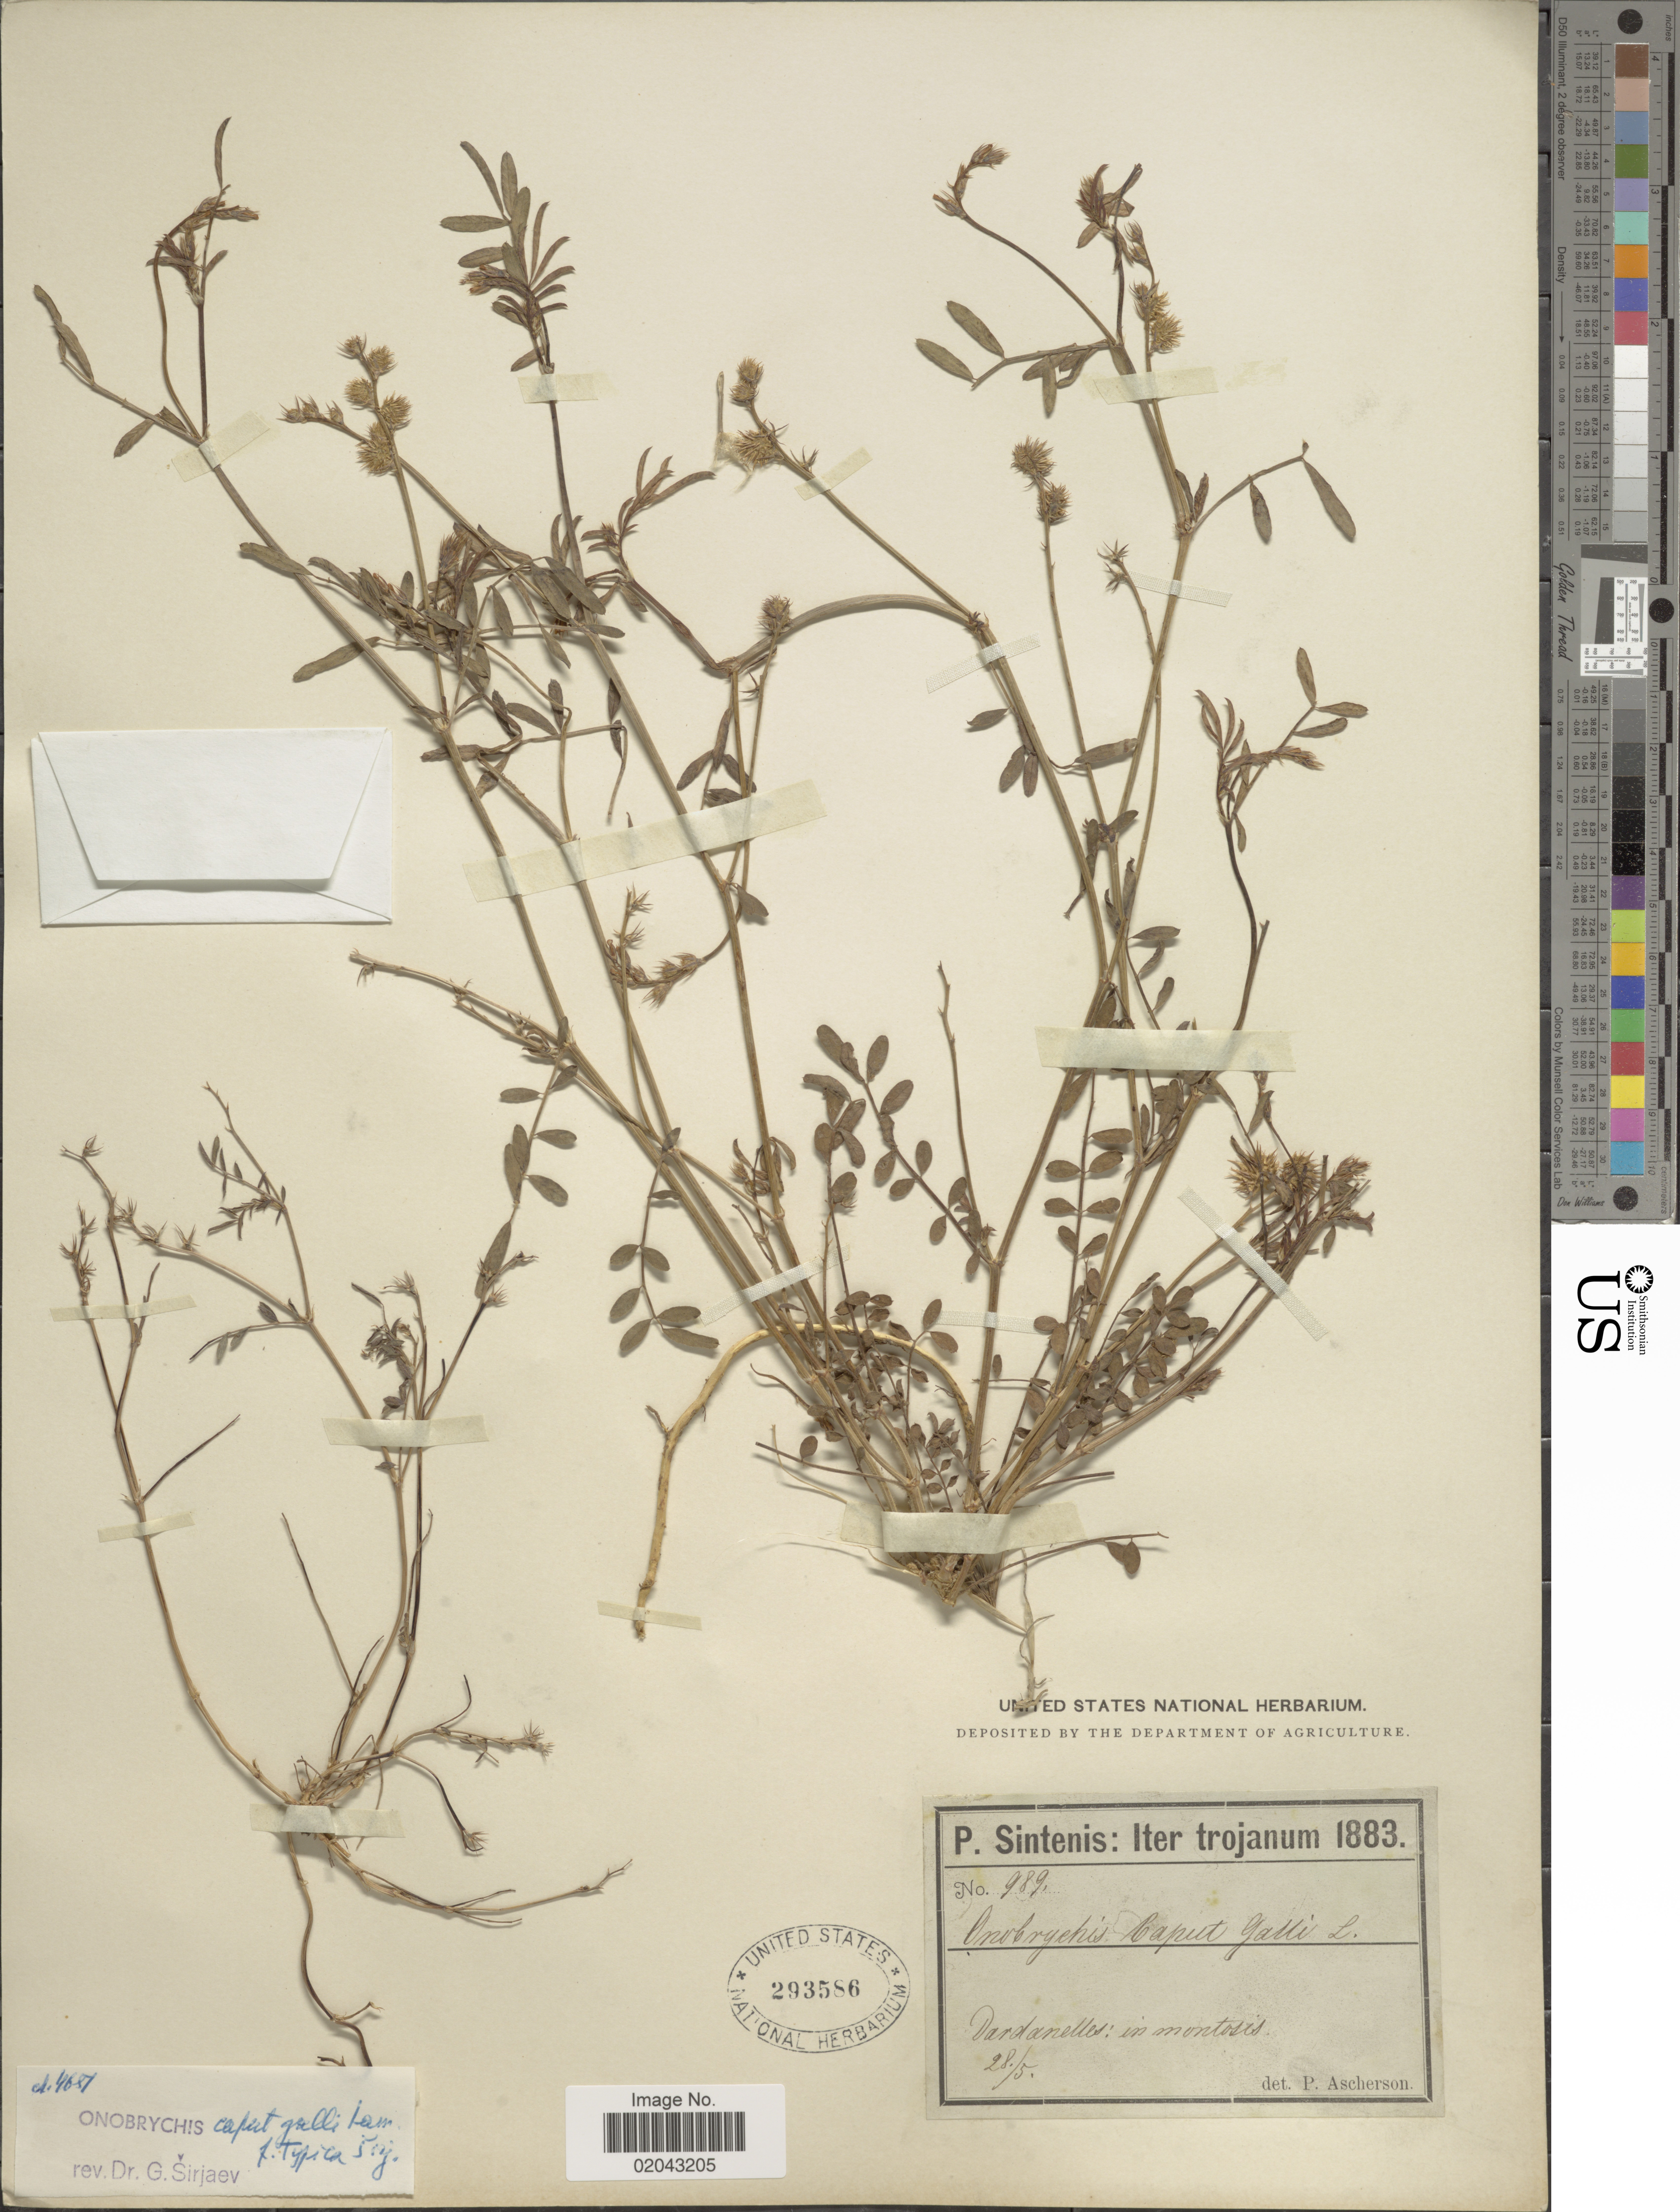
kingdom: Plantae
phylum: Tracheophyta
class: Magnoliopsida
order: Fabales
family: Fabaceae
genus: Onobrychis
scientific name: Onobrychis caput-galli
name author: (L.) Lam.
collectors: P. Sintenis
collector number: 989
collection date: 1883-05-28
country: Turkey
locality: Trojanum, Dardanelles: in montosis.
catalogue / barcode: US 293586